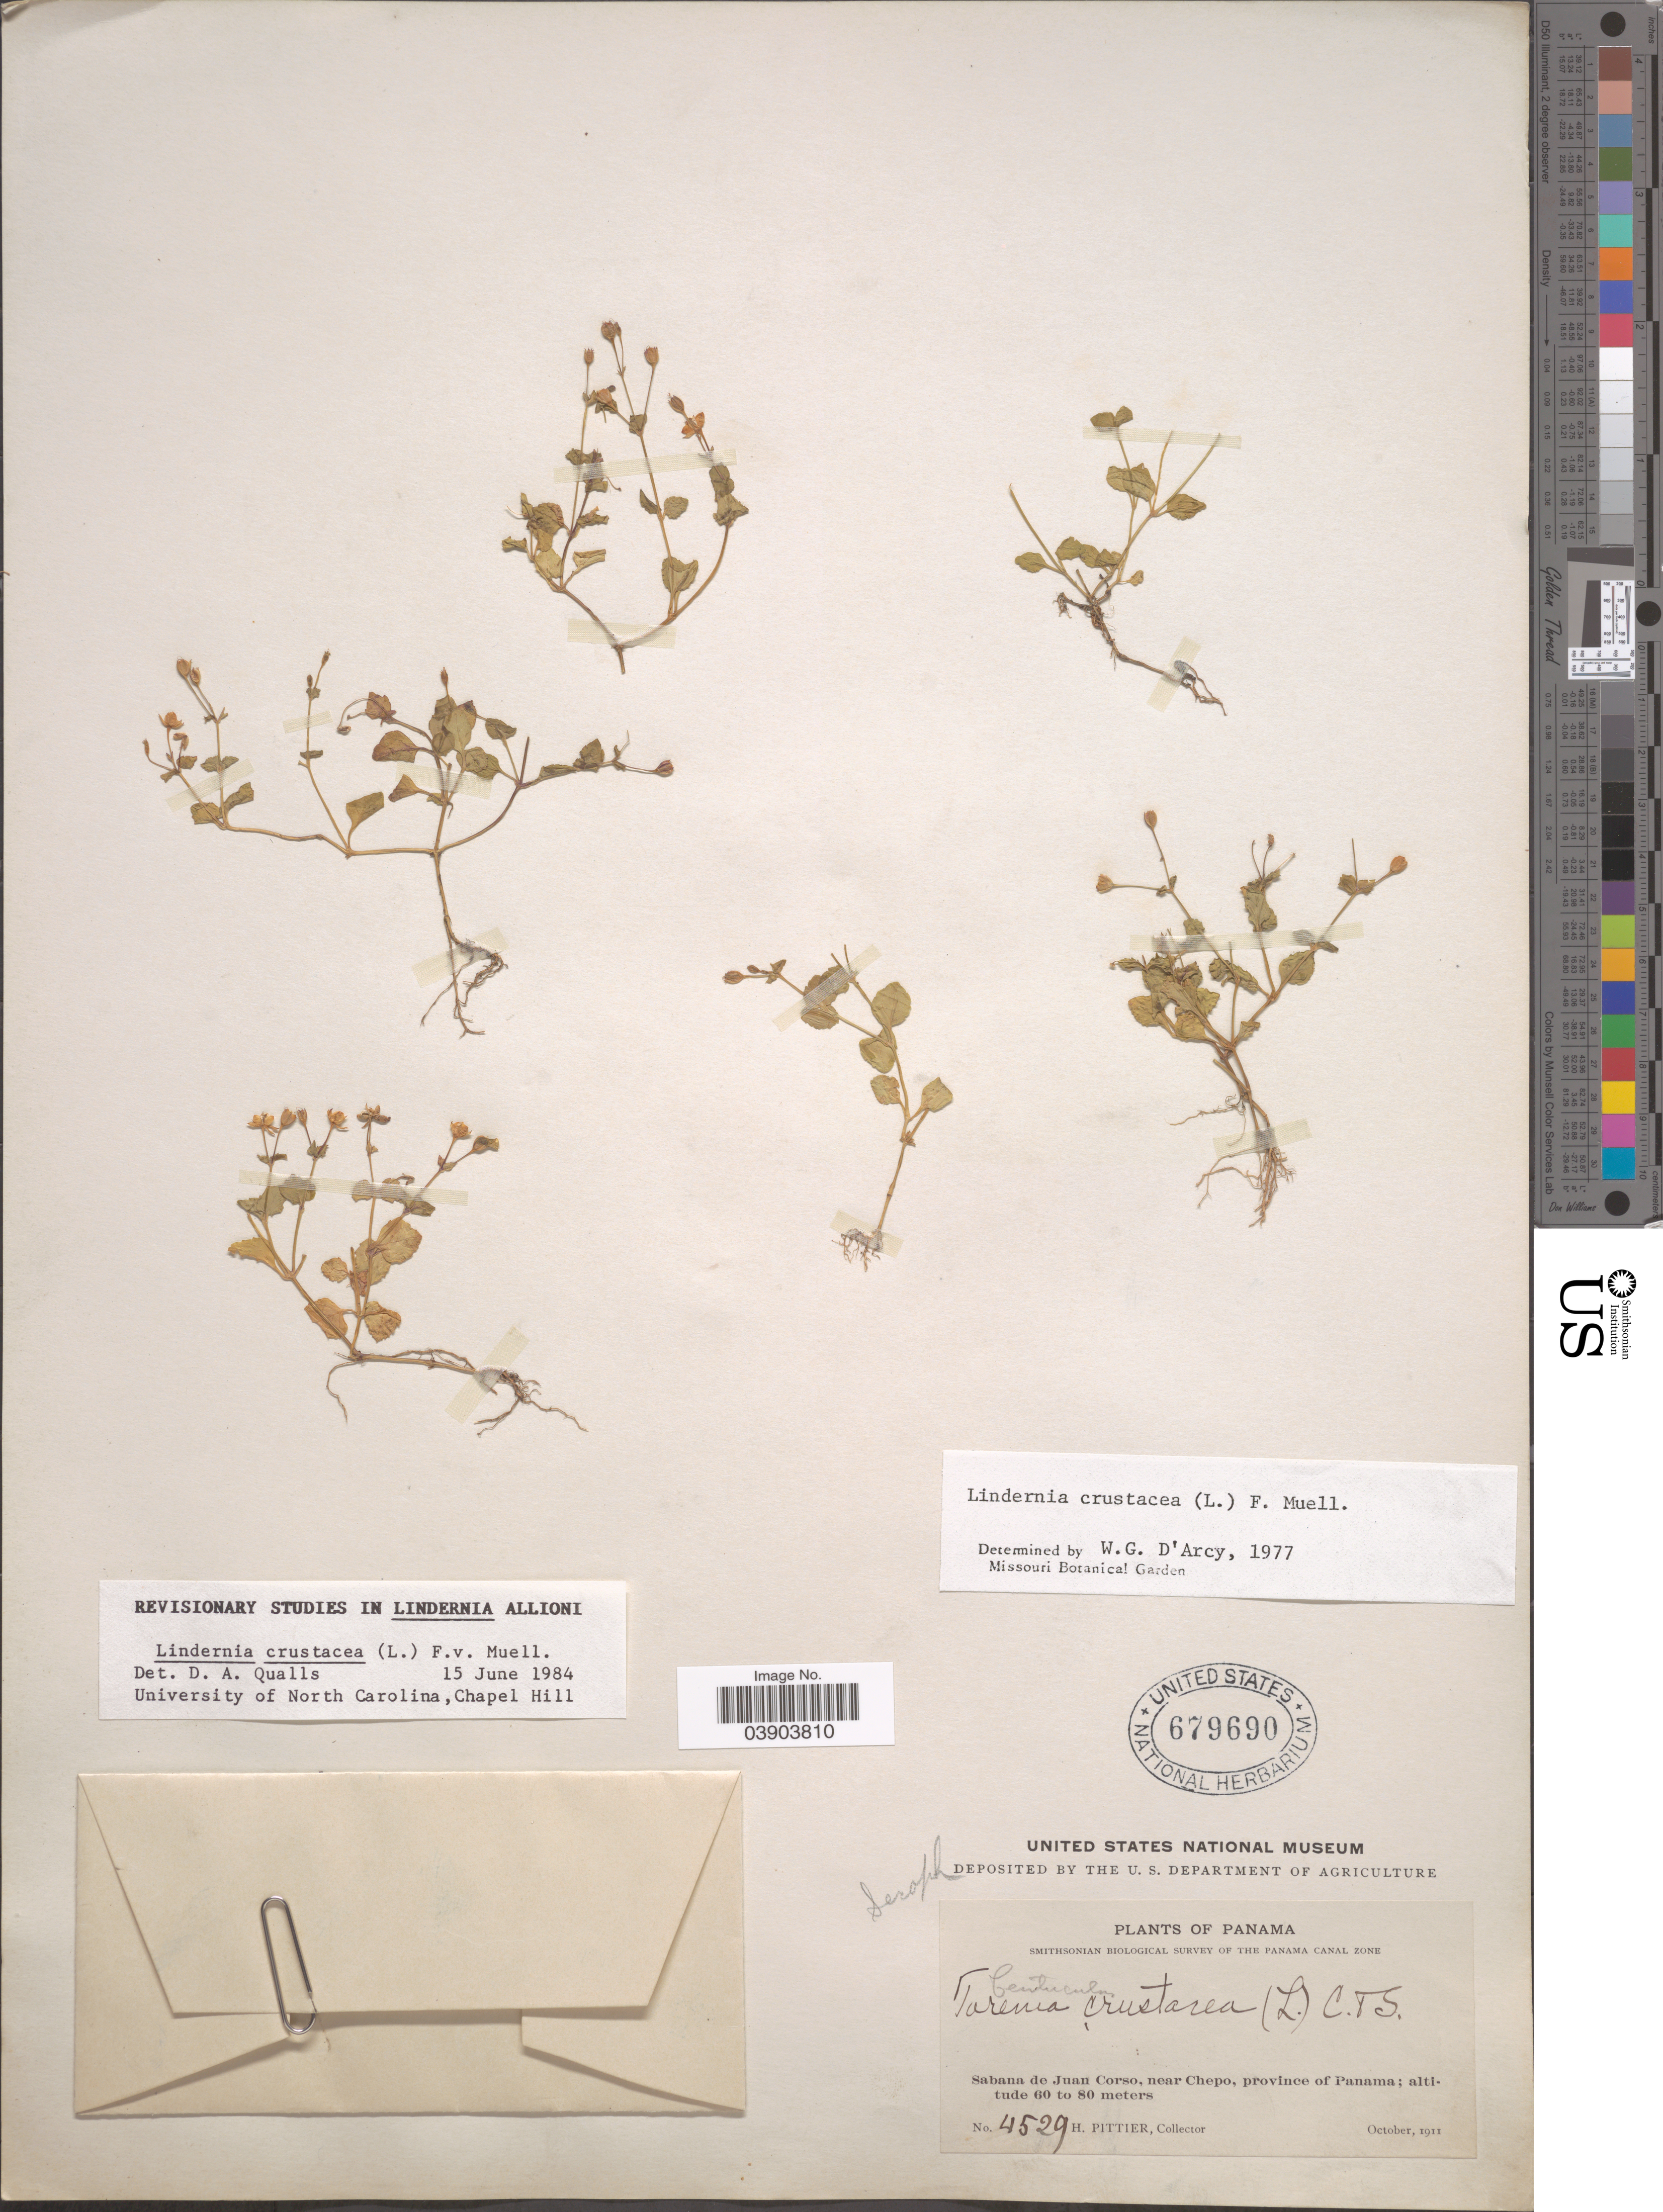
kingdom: Plantae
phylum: Tracheophyta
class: Magnoliopsida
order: Lamiales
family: Linderniaceae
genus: Lindernia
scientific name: Lindernia crustacea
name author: (L.) F. Muell.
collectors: H. F. Pittier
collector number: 4529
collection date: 1911-10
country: Panama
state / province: Panamá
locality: Sabana de Juan Corso, near Chepo.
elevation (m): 60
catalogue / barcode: US 679690